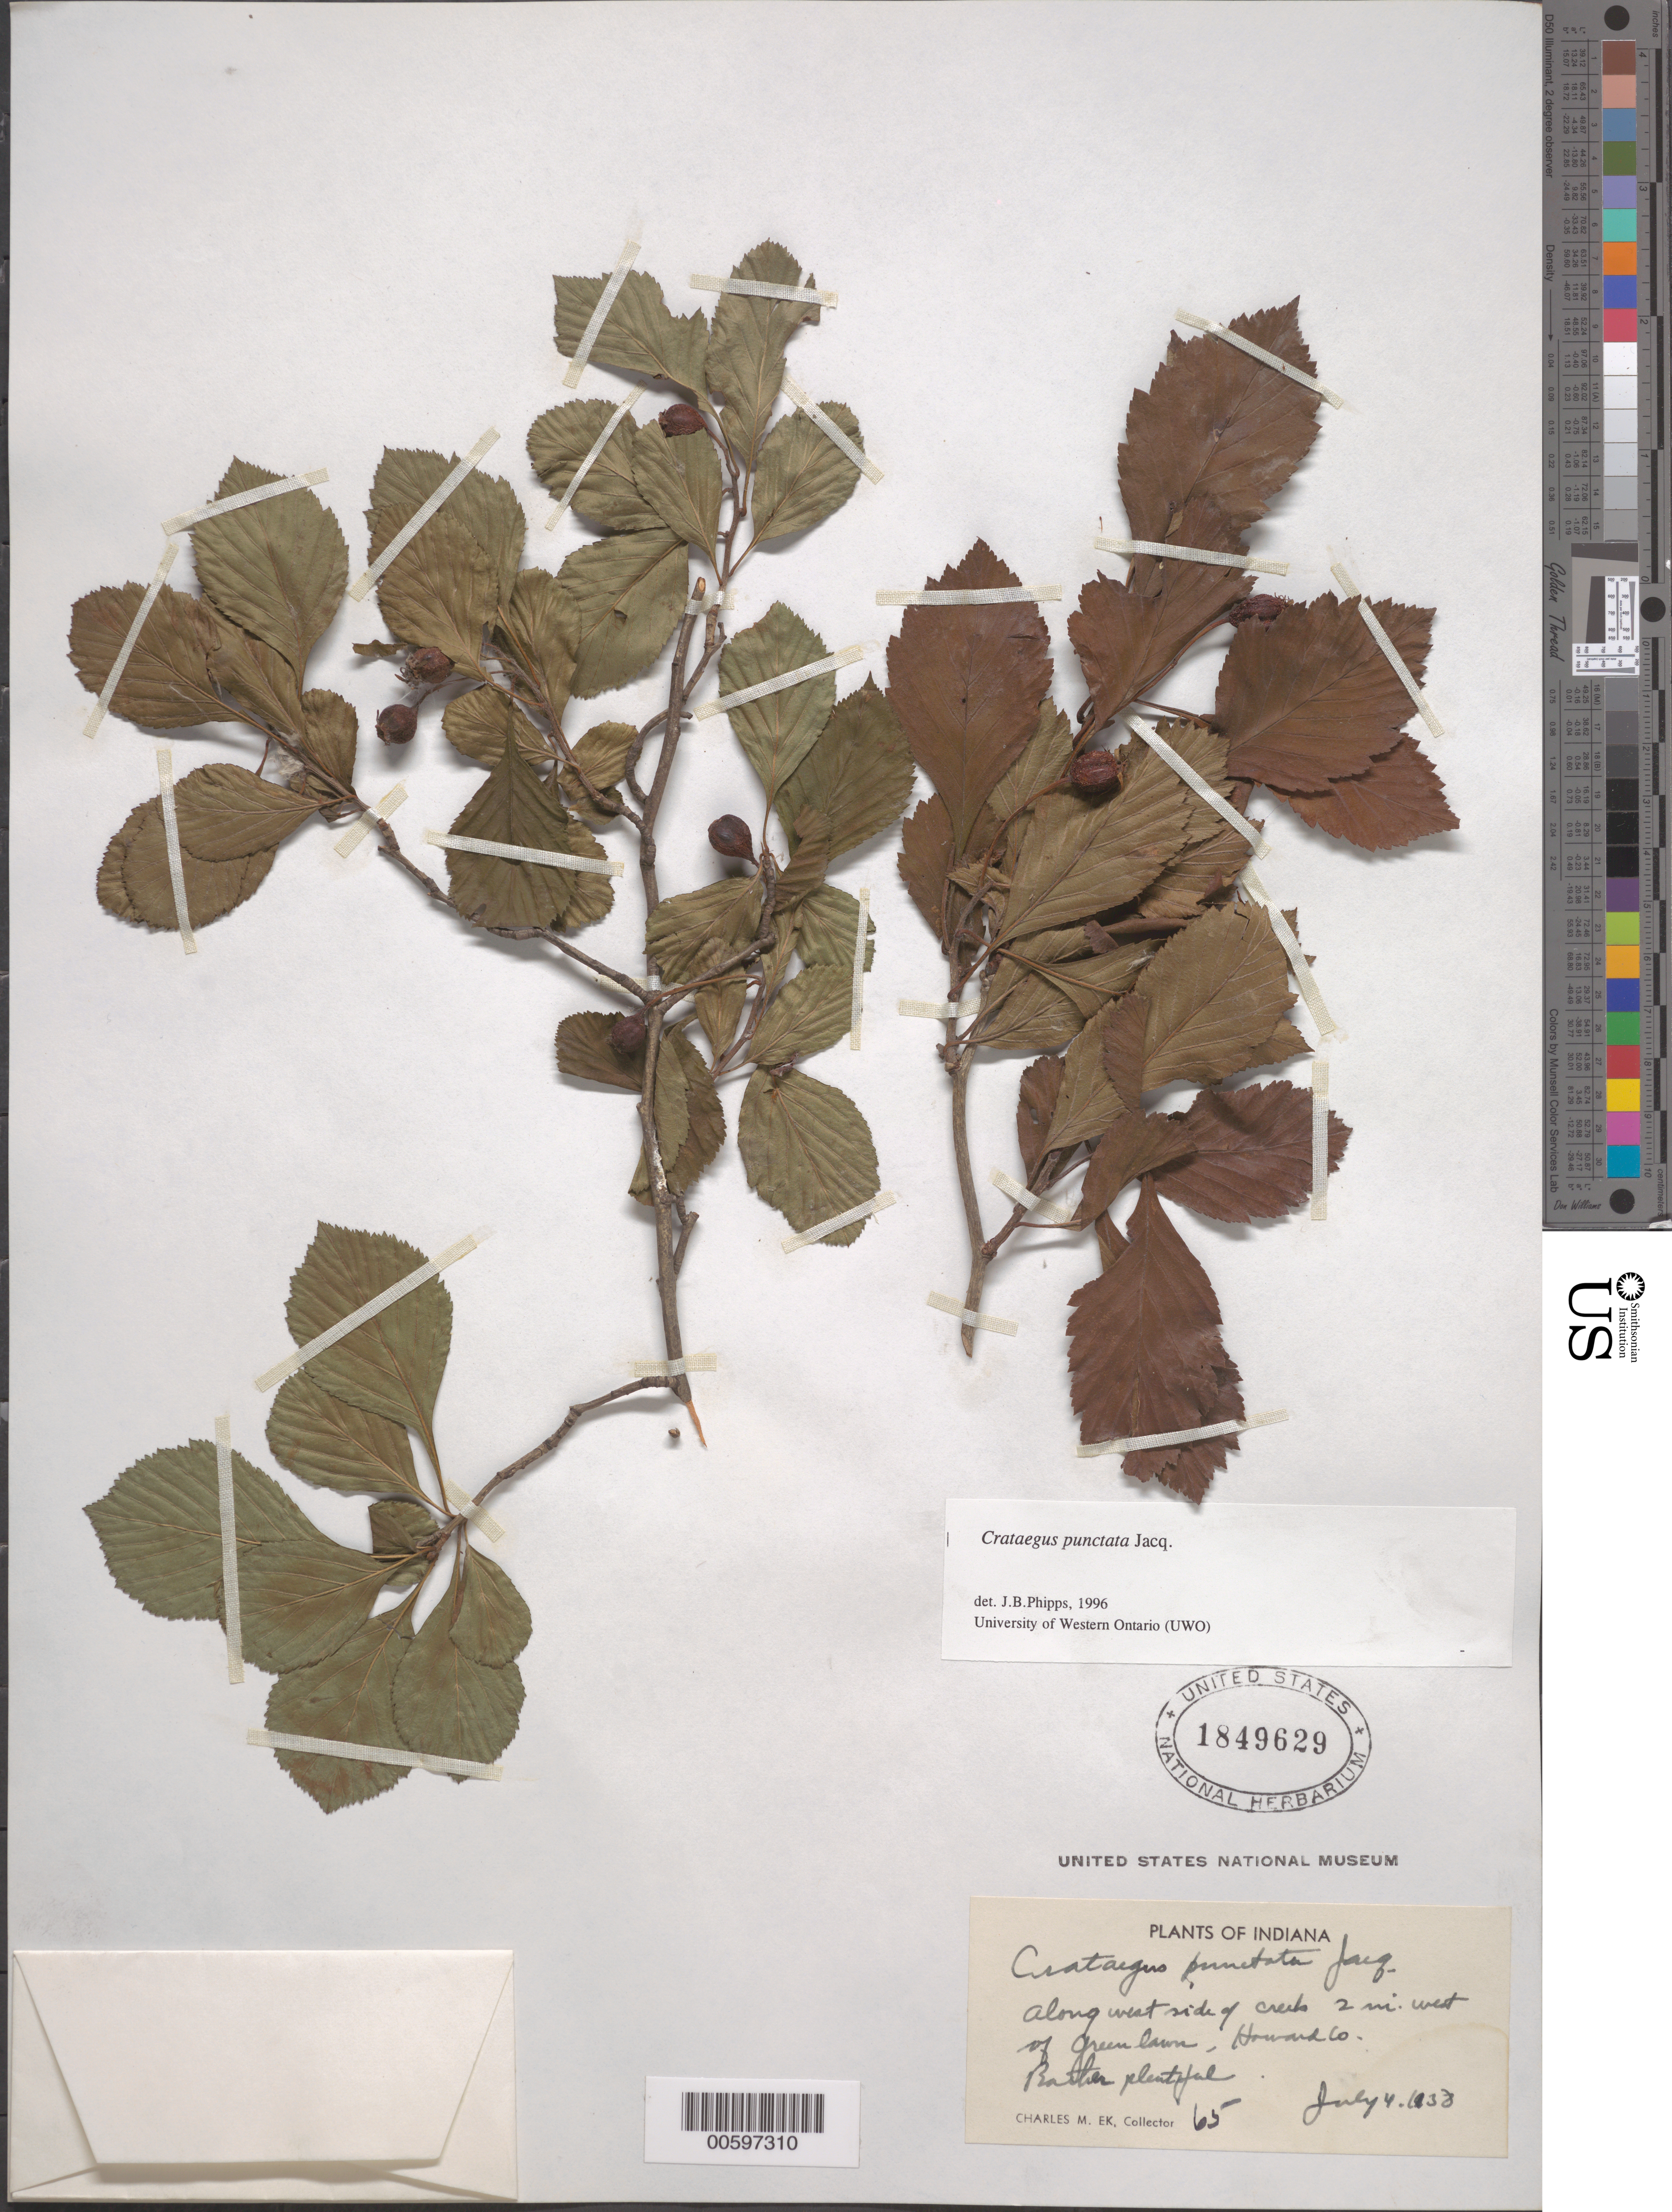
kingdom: Plantae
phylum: Tracheophyta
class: Magnoliopsida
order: Rosales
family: Rosaceae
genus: Crataegus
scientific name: Crataegus punctata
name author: Jacq.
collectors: C. Ek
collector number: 65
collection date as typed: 04 Jul 1938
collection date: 1938-07-04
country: United States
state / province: Indiana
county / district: Howard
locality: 2 mi. W of Greenlawn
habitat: Along W side of creek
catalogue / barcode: US 1849629